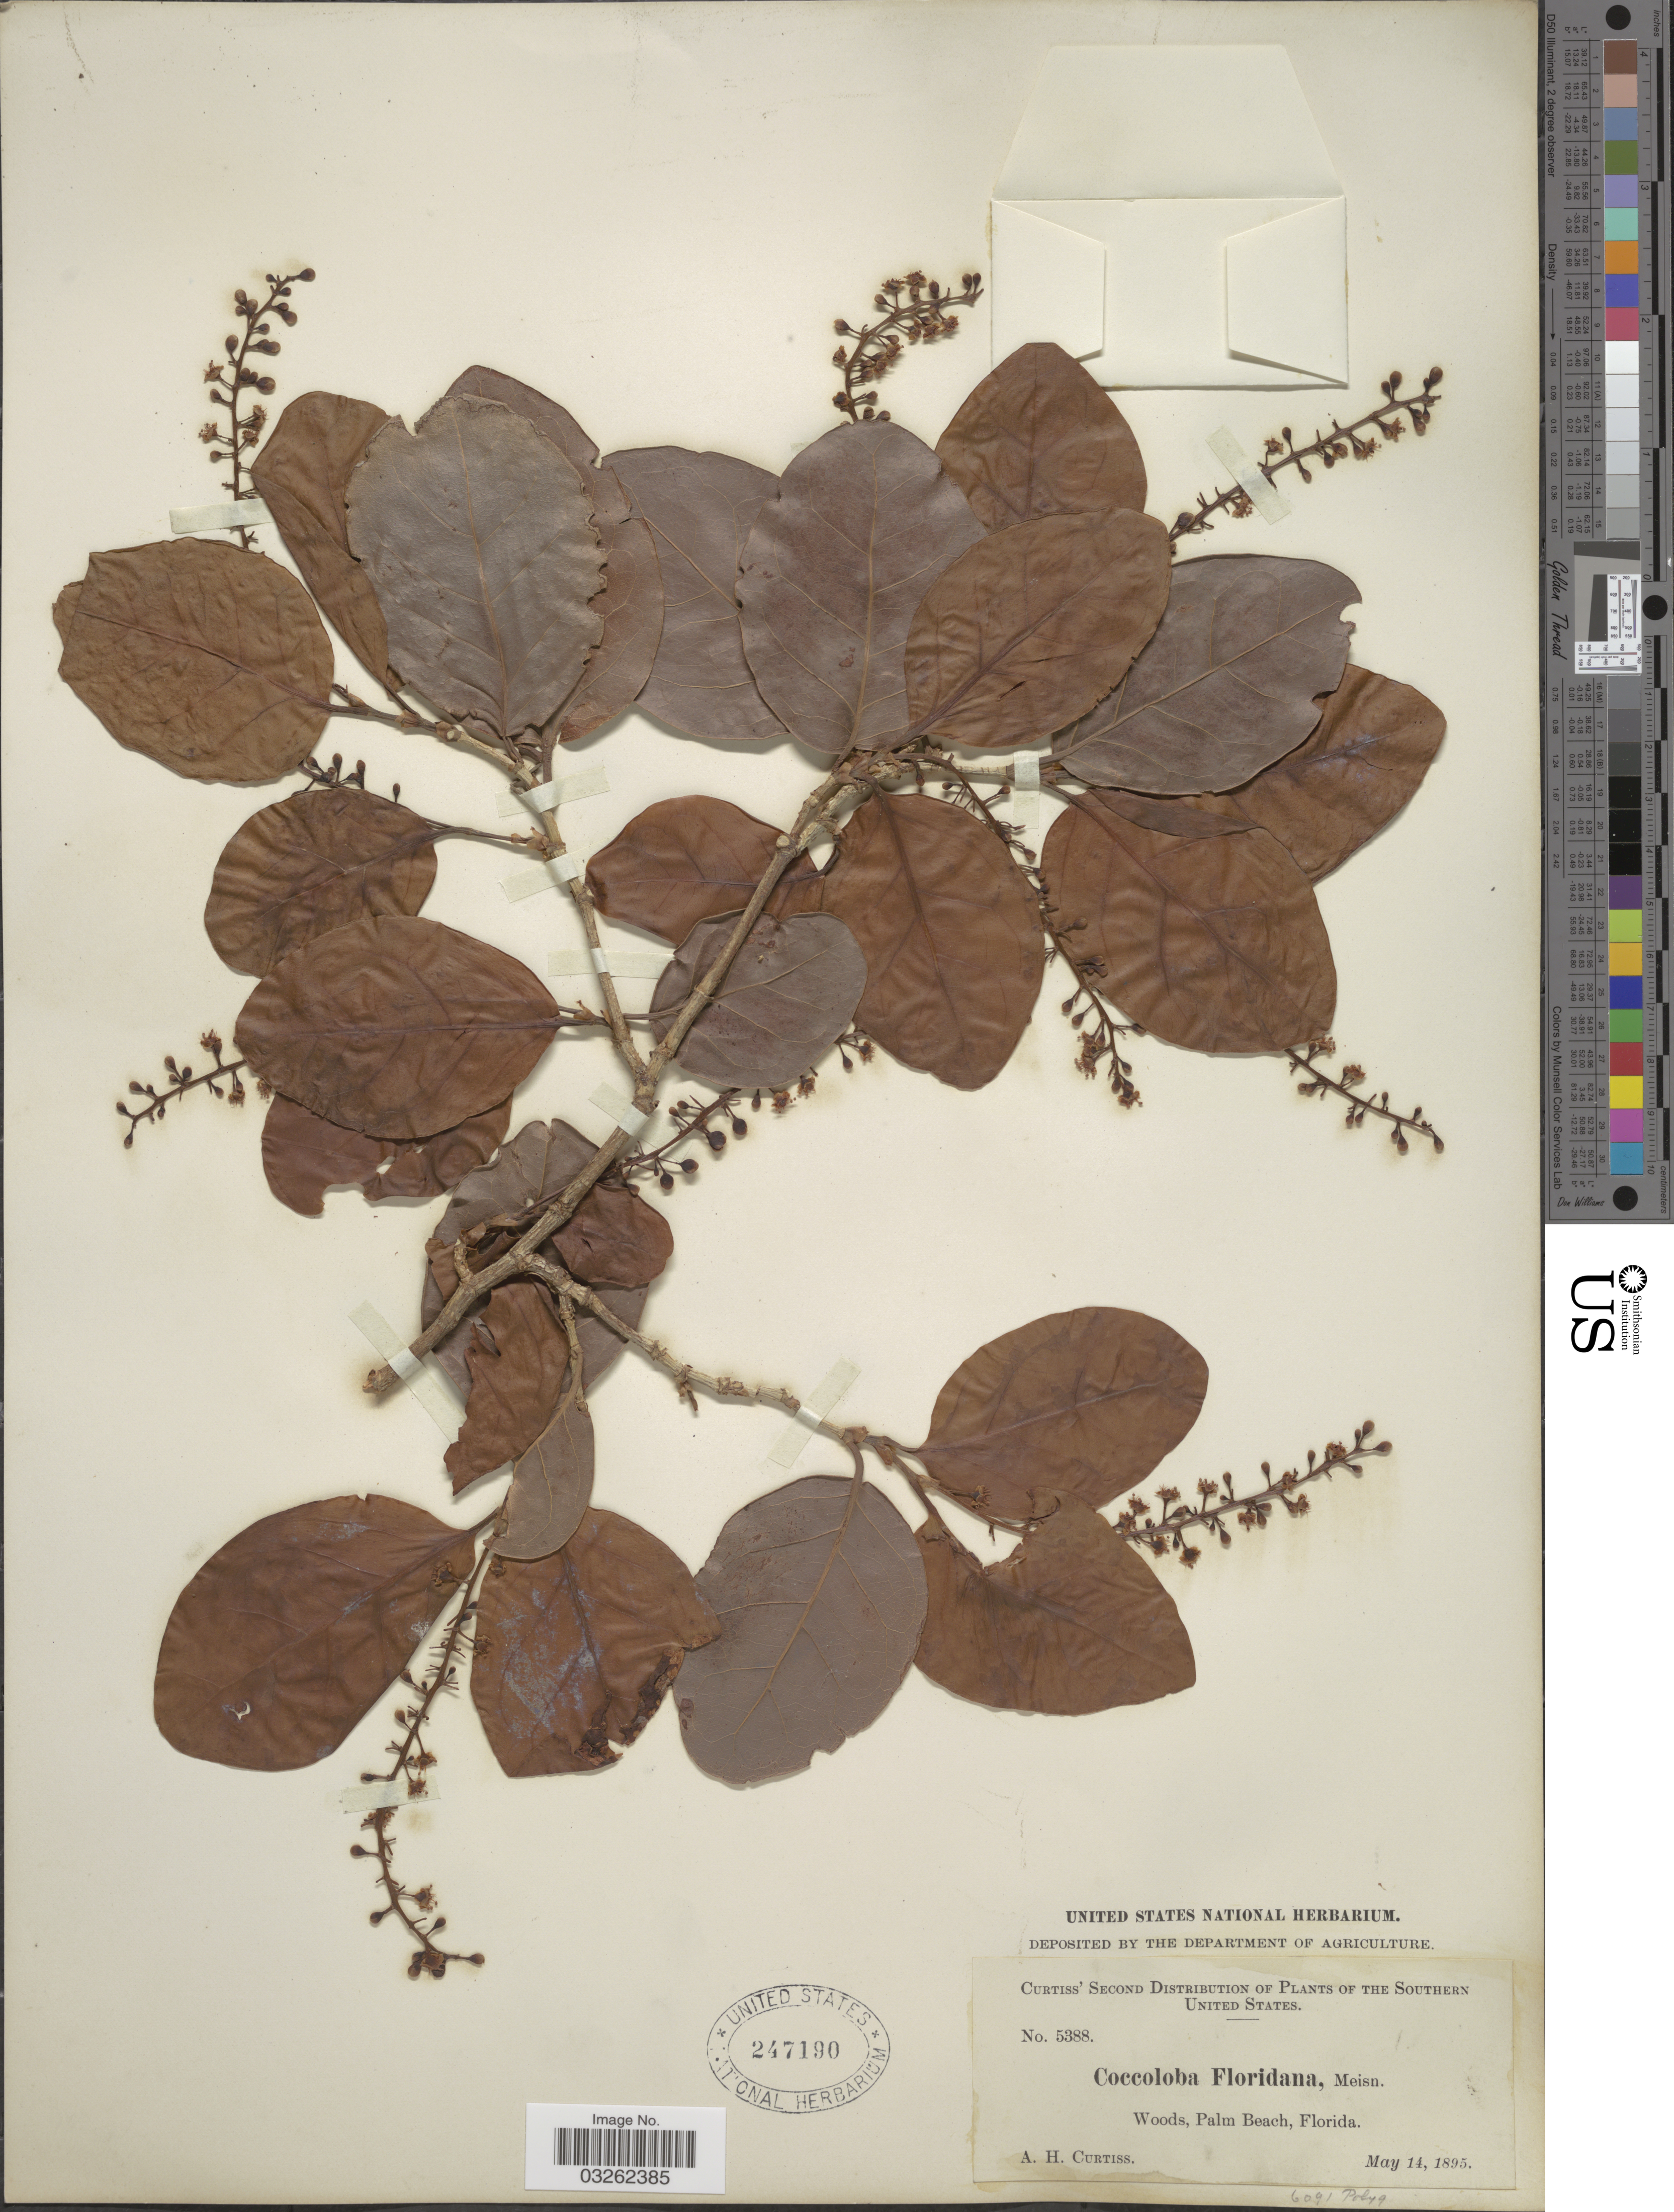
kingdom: Plantae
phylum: Tracheophyta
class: Magnoliopsida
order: Caryophyllales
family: Polygonaceae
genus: Coccoloba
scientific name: Coccoloba floridana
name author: Meisn. in DC.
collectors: A. H. Curtiss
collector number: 5388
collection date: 1895-05-14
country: United States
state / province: Florida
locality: The Southern United States, Woods, Palm Beach.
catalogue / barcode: US 247190